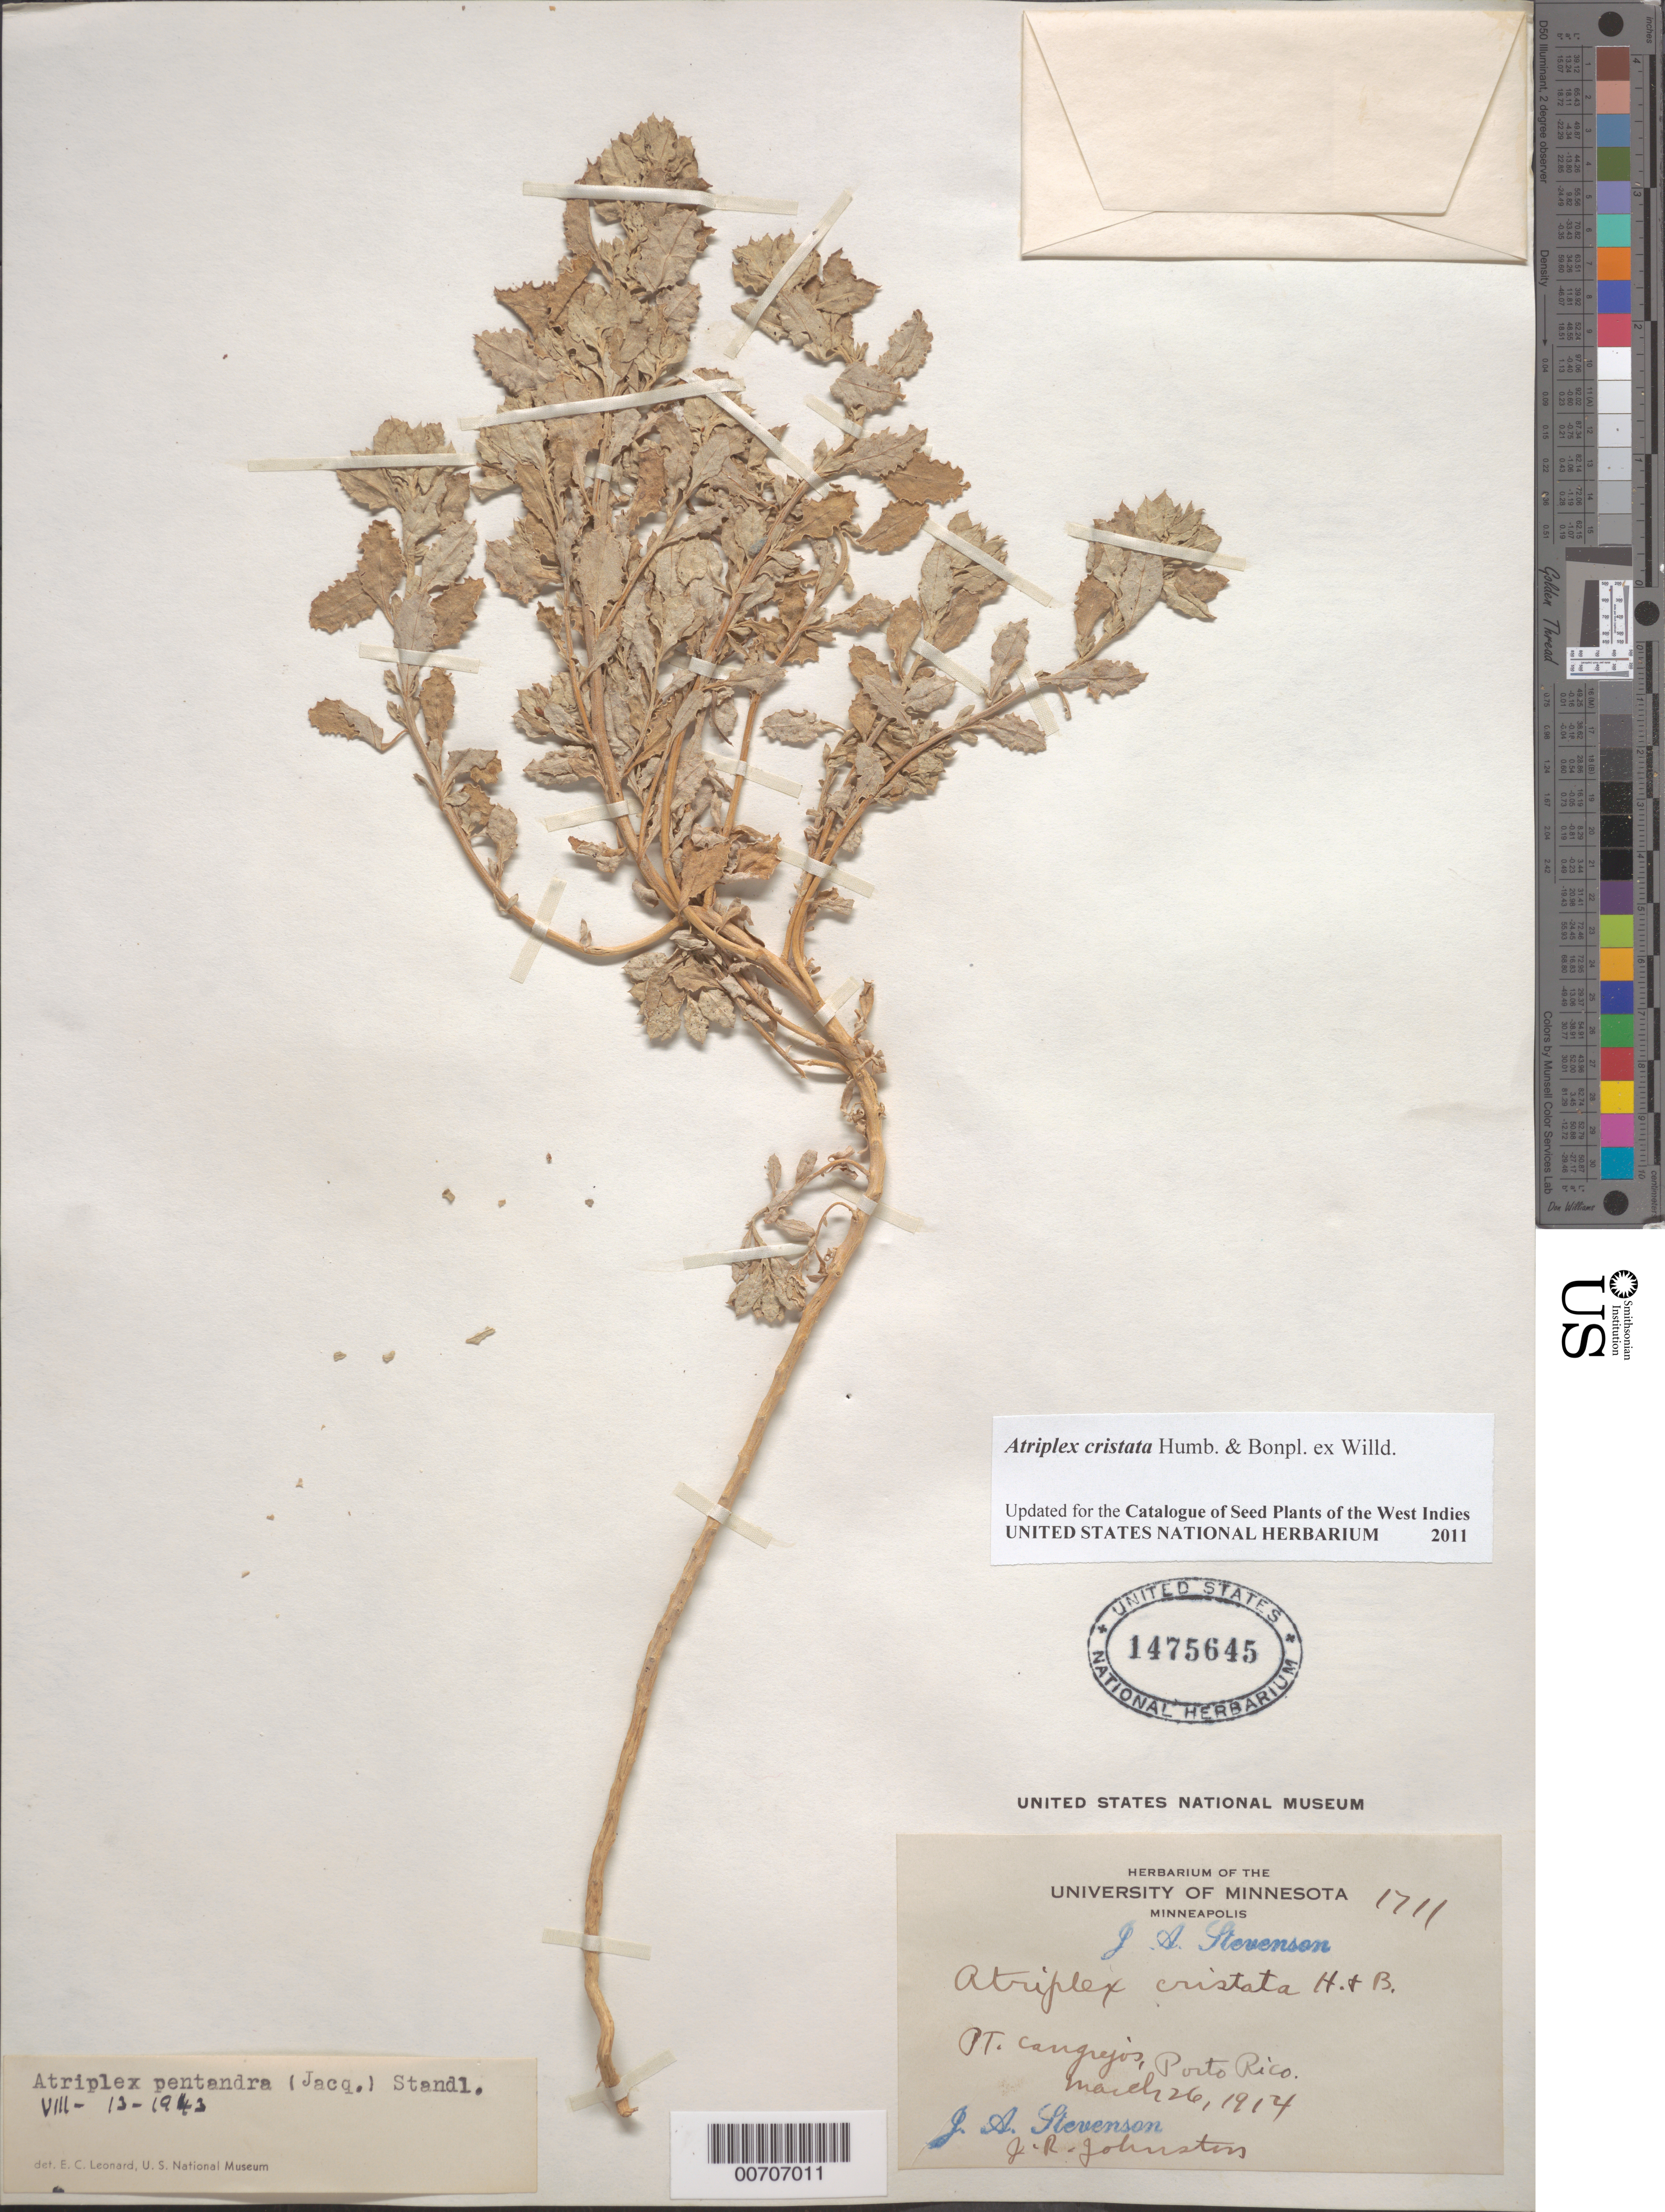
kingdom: Plantae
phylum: Tracheophyta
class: Magnoliopsida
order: Caryophyllales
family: Amaranthaceae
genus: Atriplex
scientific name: Atriplex pentandra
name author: (Jacq.) Standl.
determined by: Leonard, Emery C., (US)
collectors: J. Stevenson & J. Johnston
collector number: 1711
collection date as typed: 26 Mar 1914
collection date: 1914-03-26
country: Puerto Rico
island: Greater Antilles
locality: Pt. Cangrejos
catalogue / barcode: US 1475645